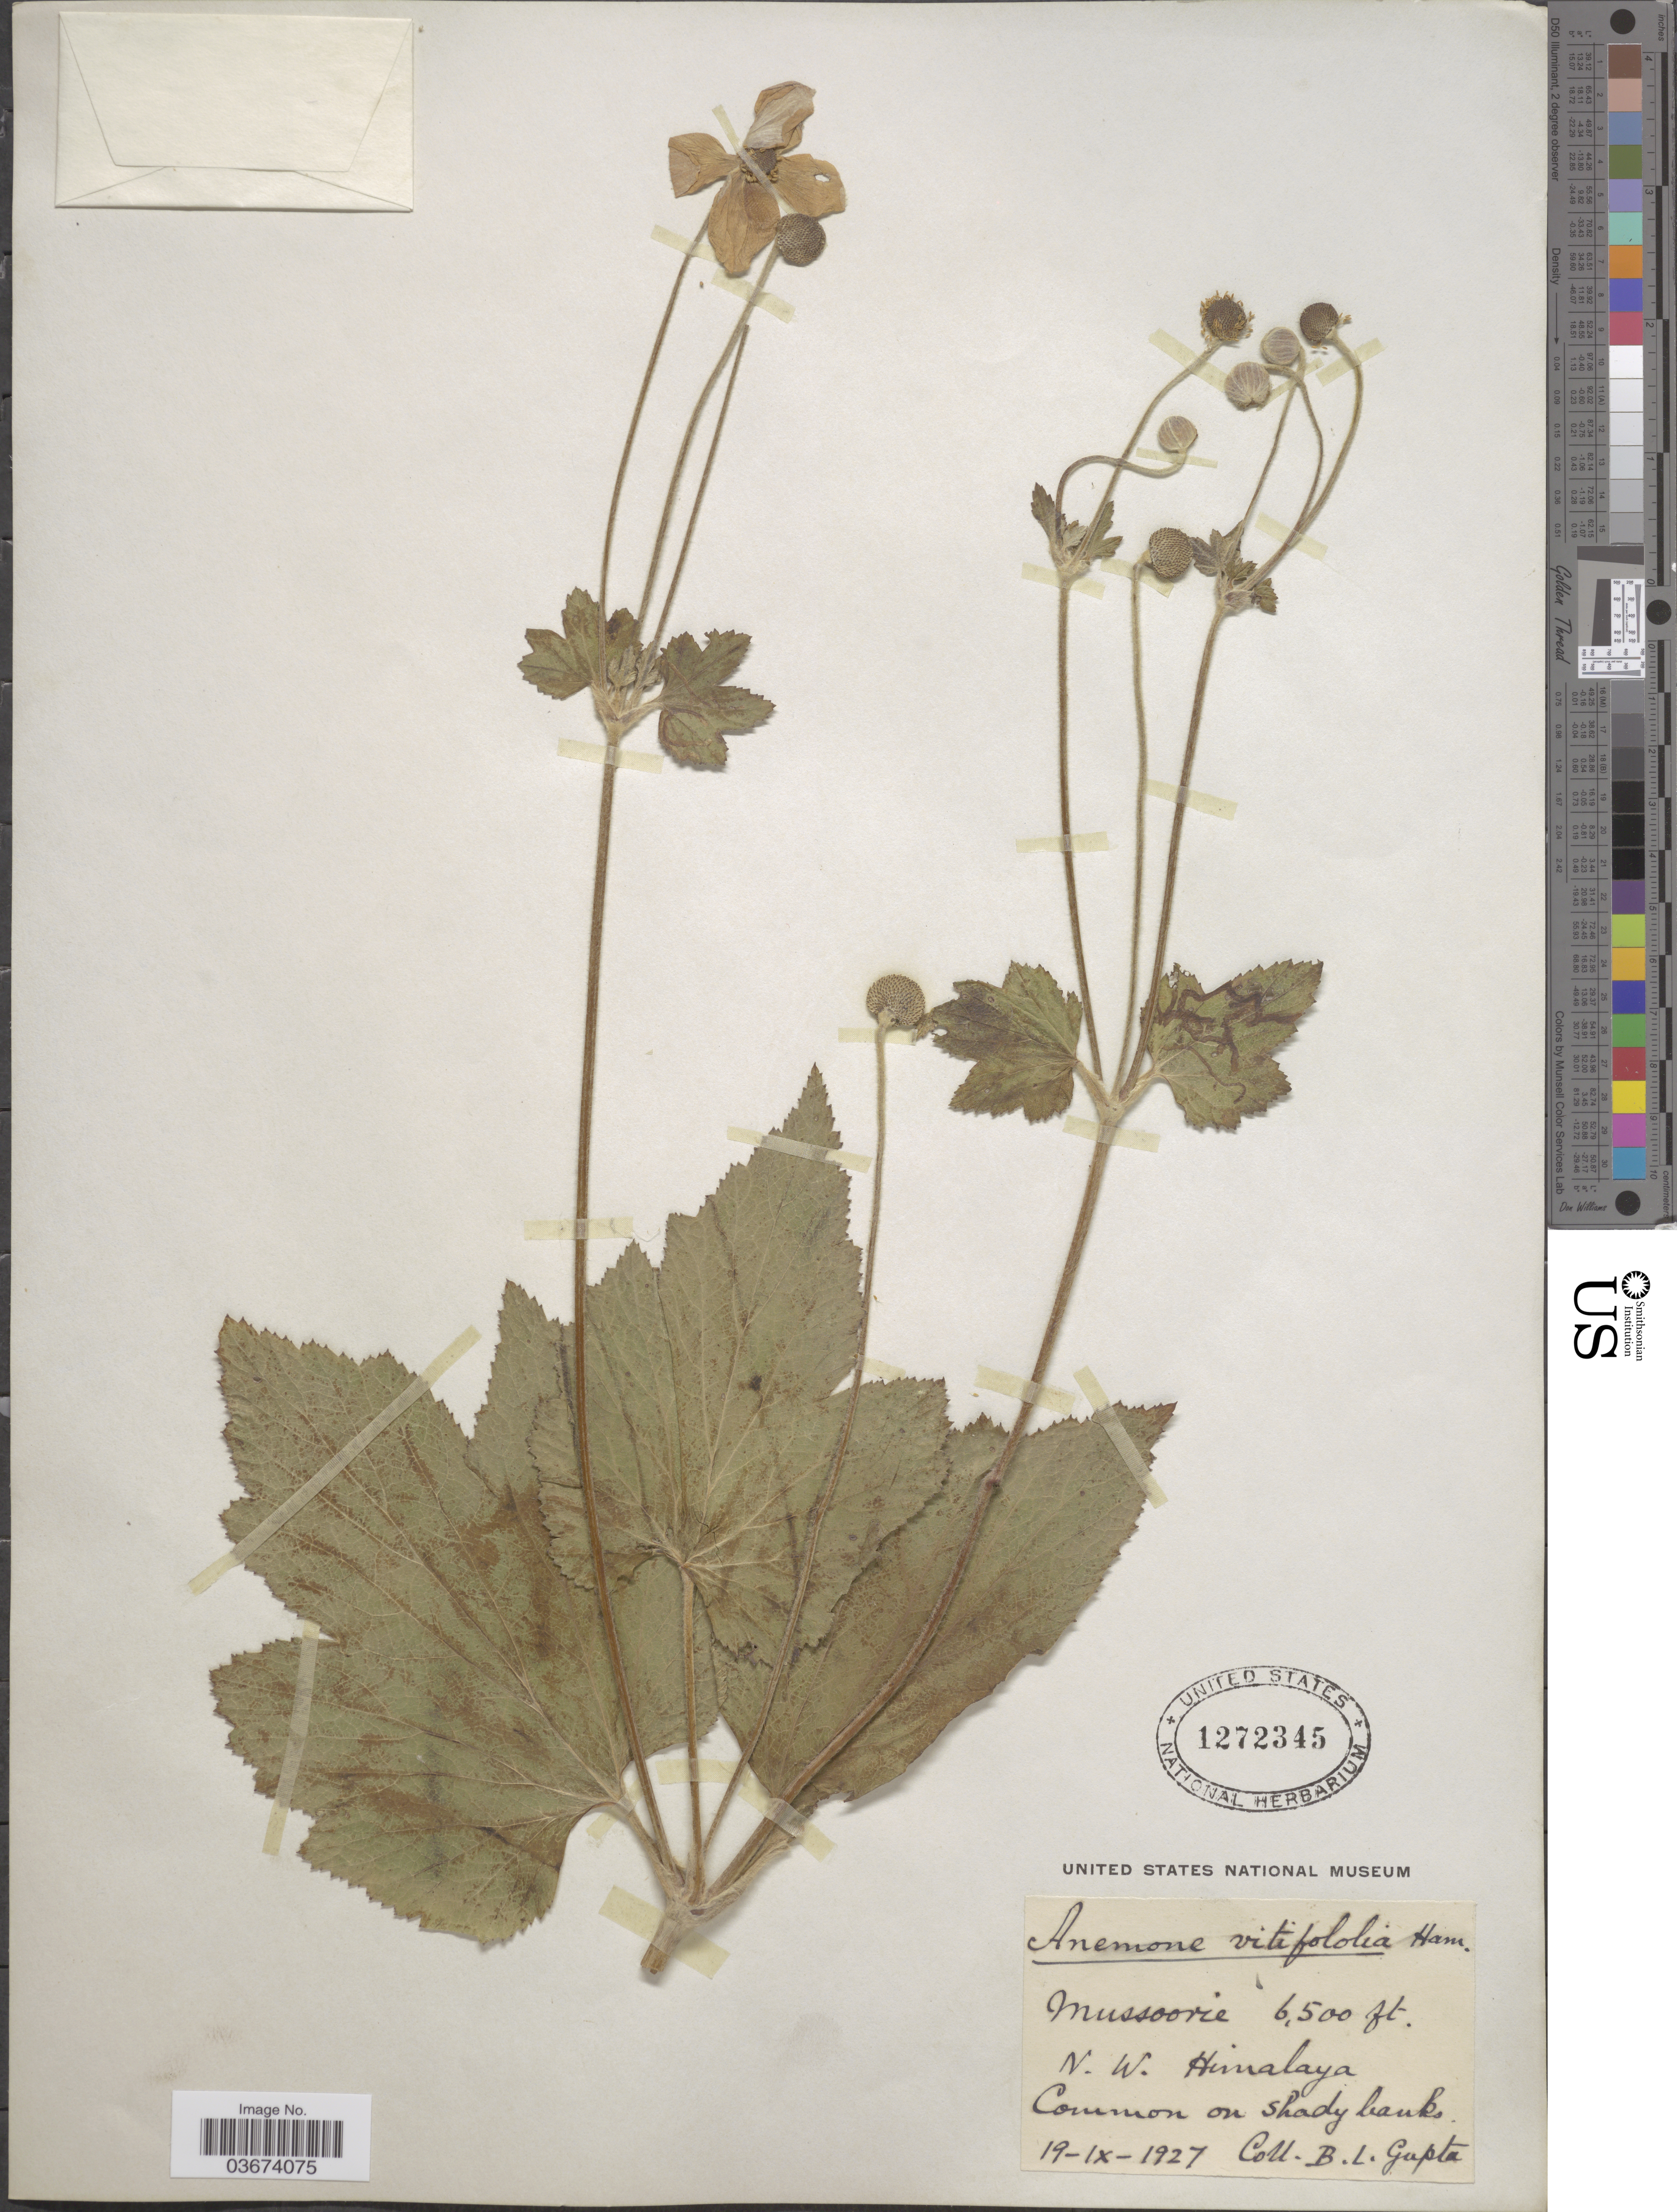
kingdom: Plantae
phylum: Tracheophyta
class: Magnoliopsida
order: Ranunculales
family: Ranunculaceae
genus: Anemone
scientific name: Anemone vitifolia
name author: Buch.-Ham. ex DC.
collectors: B. L. Gupta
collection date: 1927-09-19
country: India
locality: Mussoorie. N. W. Himalaya.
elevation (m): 1981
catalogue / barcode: US 1272345